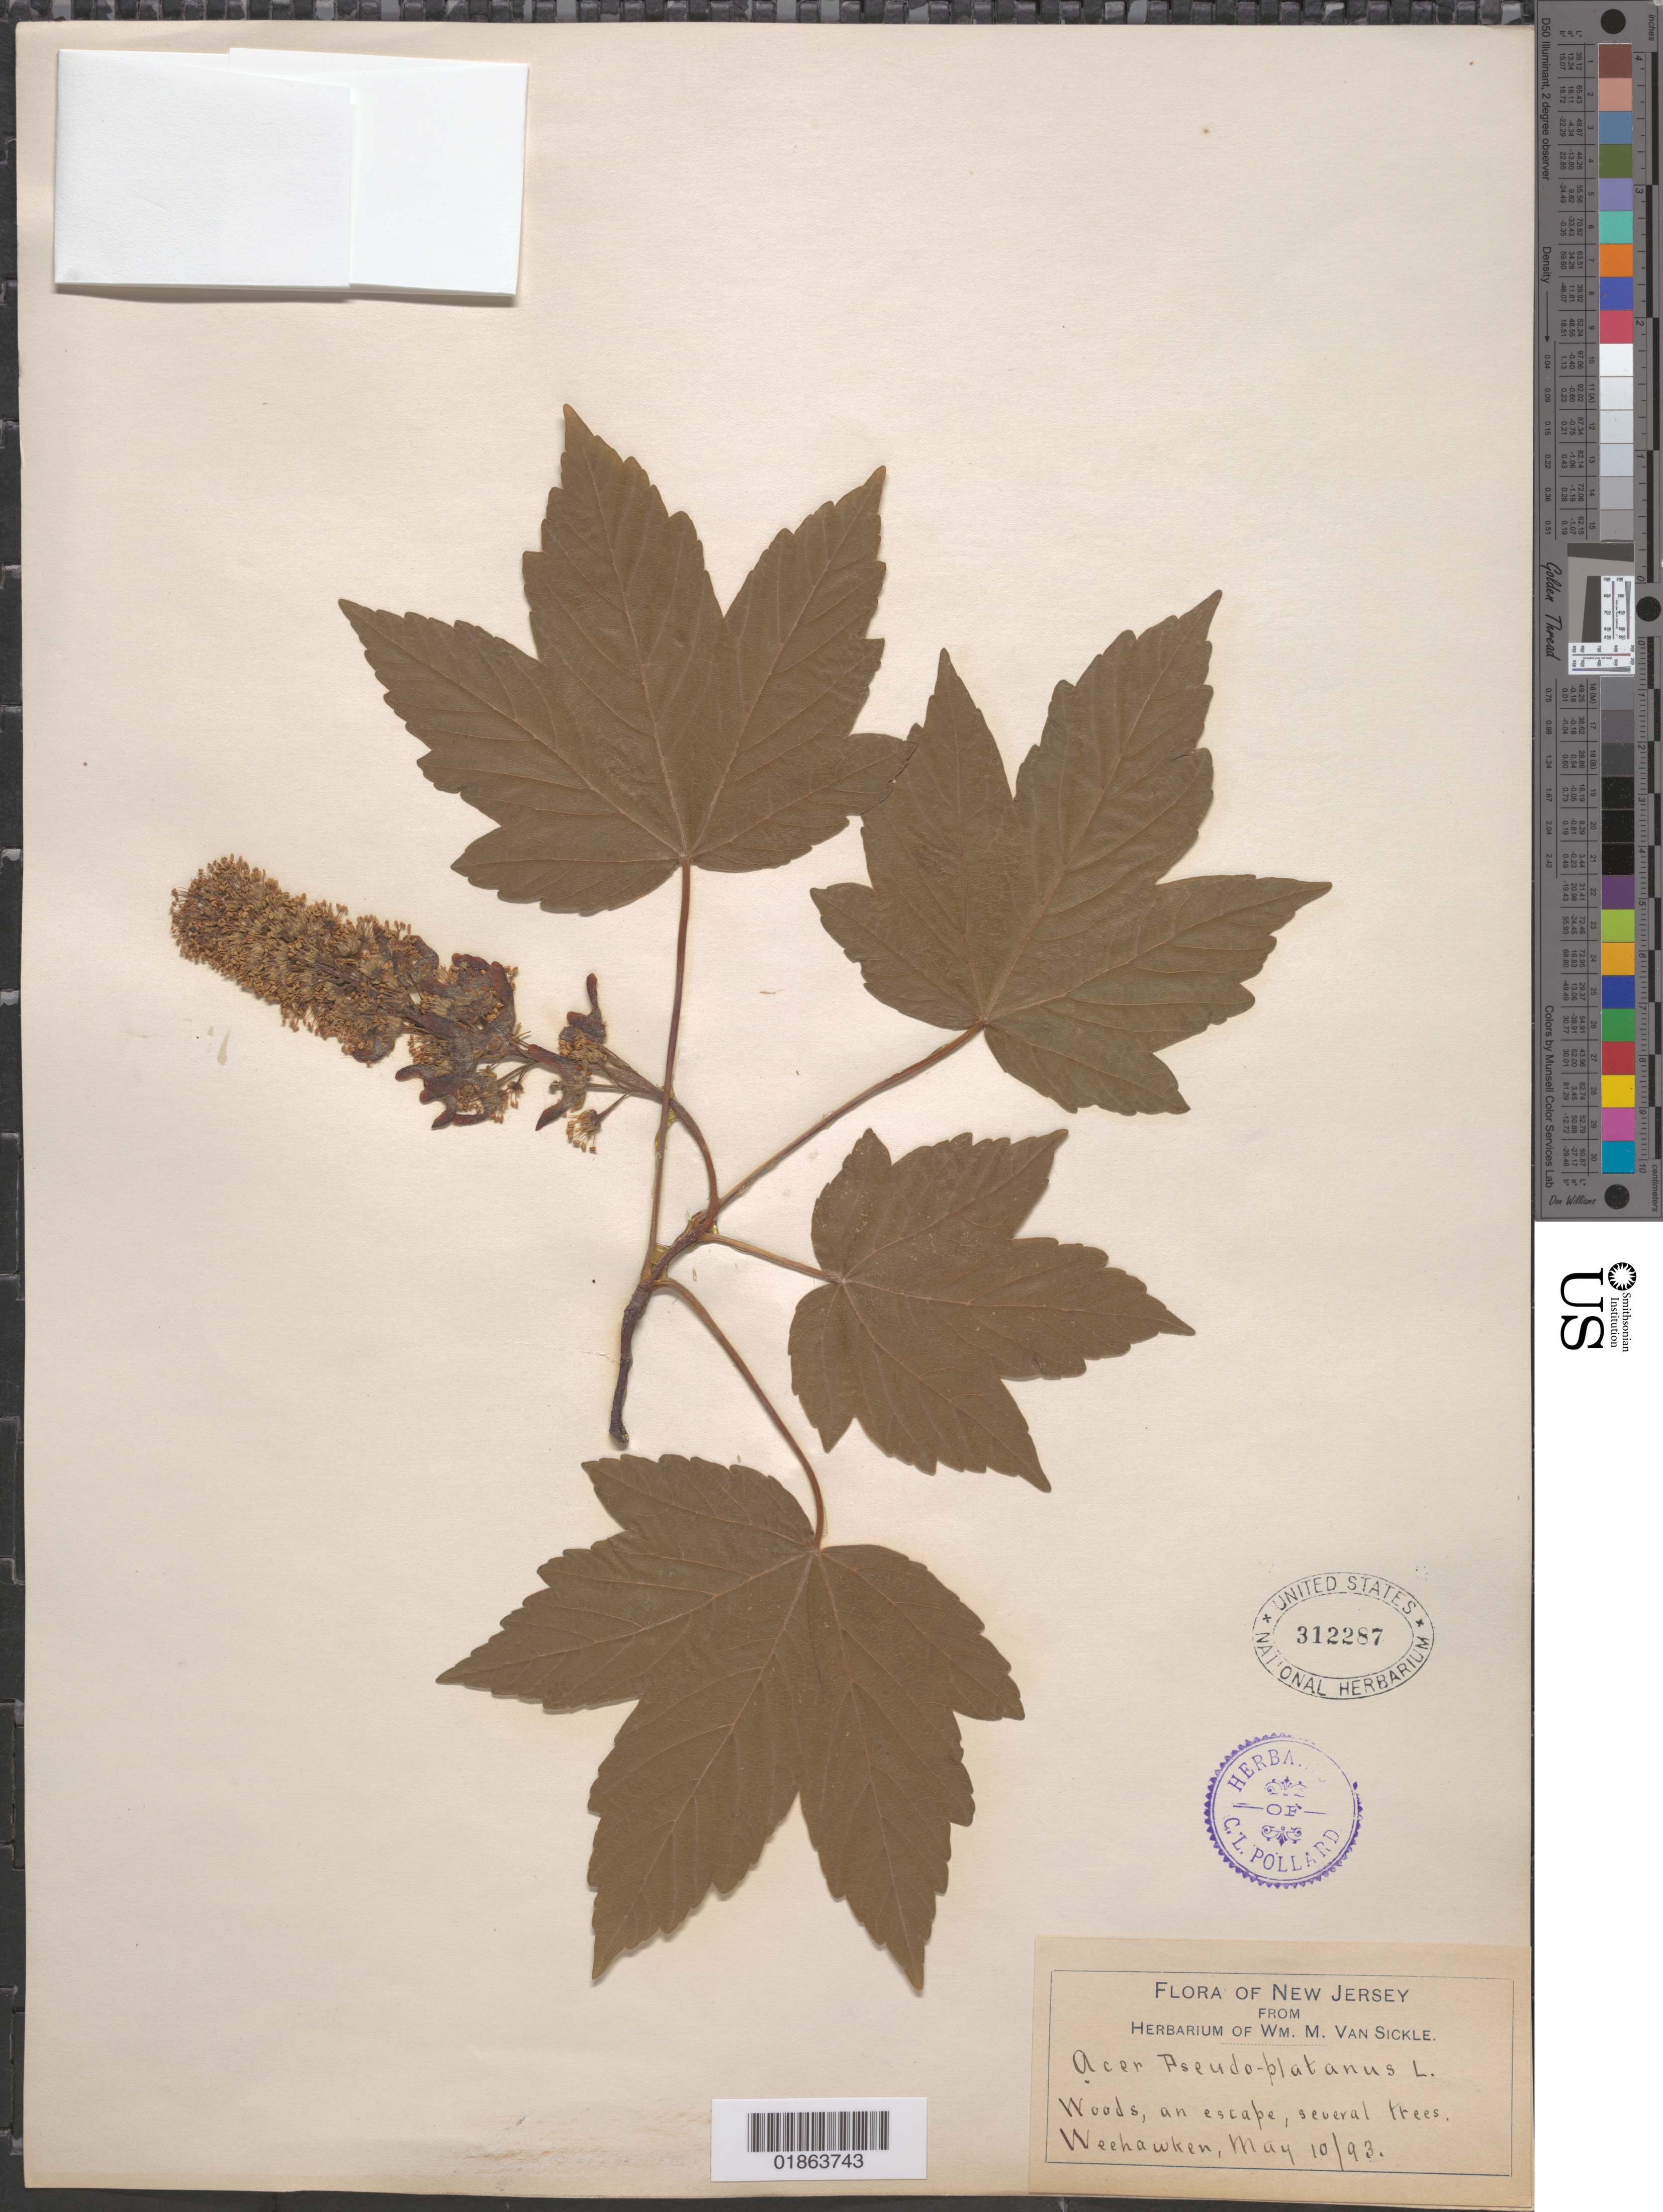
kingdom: Plantae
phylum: Tracheophyta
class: Magnoliopsida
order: Sapindales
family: Sapindaceae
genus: Acer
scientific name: Acer pseudoplatanus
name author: L.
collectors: ex herb. Wm. M. Van Sickle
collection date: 1893-05-10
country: United States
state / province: New Jersey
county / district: Hudson County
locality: Weehawken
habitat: Woods, an escape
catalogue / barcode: US 312287